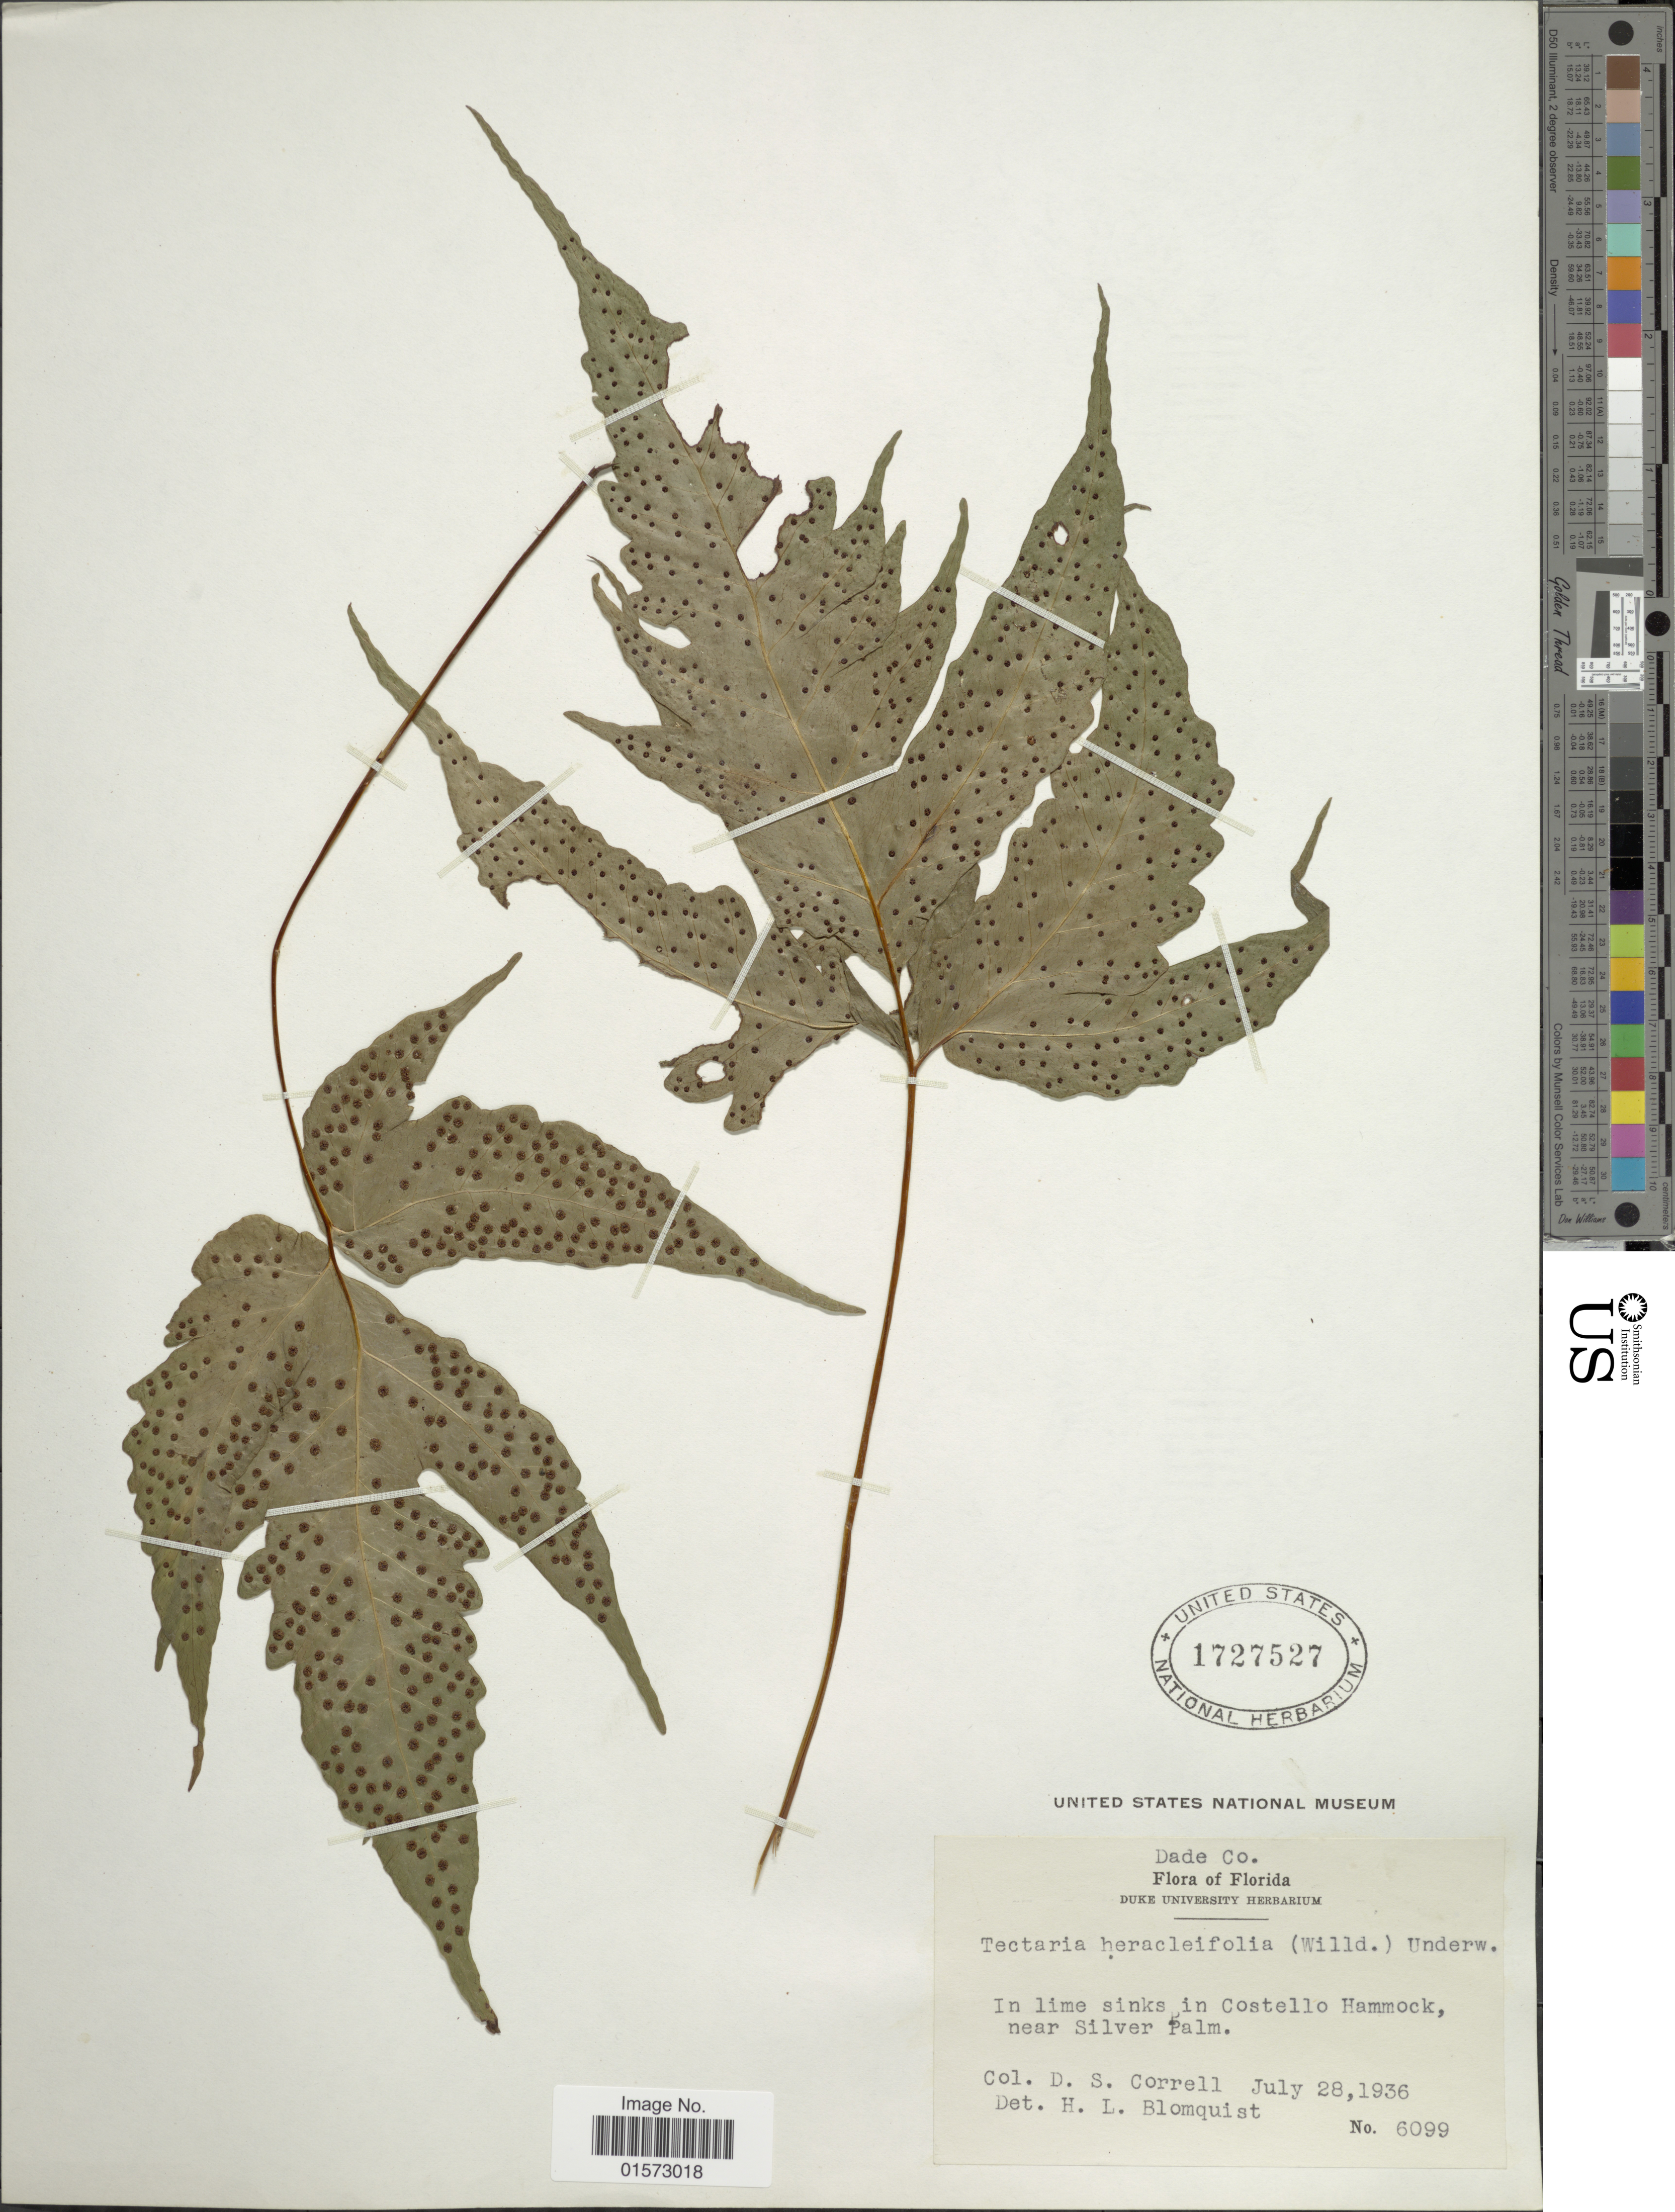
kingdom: Plantae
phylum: Tracheophyta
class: Polypodiopsida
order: Polypodiales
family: Tectariaceae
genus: Tectaria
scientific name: Tectaria heracleifolia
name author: (Willd.) Underw.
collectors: D. S. Correll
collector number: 6099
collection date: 1936-07-28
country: United States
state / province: Florida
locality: Dade Co., in lime sinks in Costello Hammock, near Silver Palm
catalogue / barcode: US 1727527